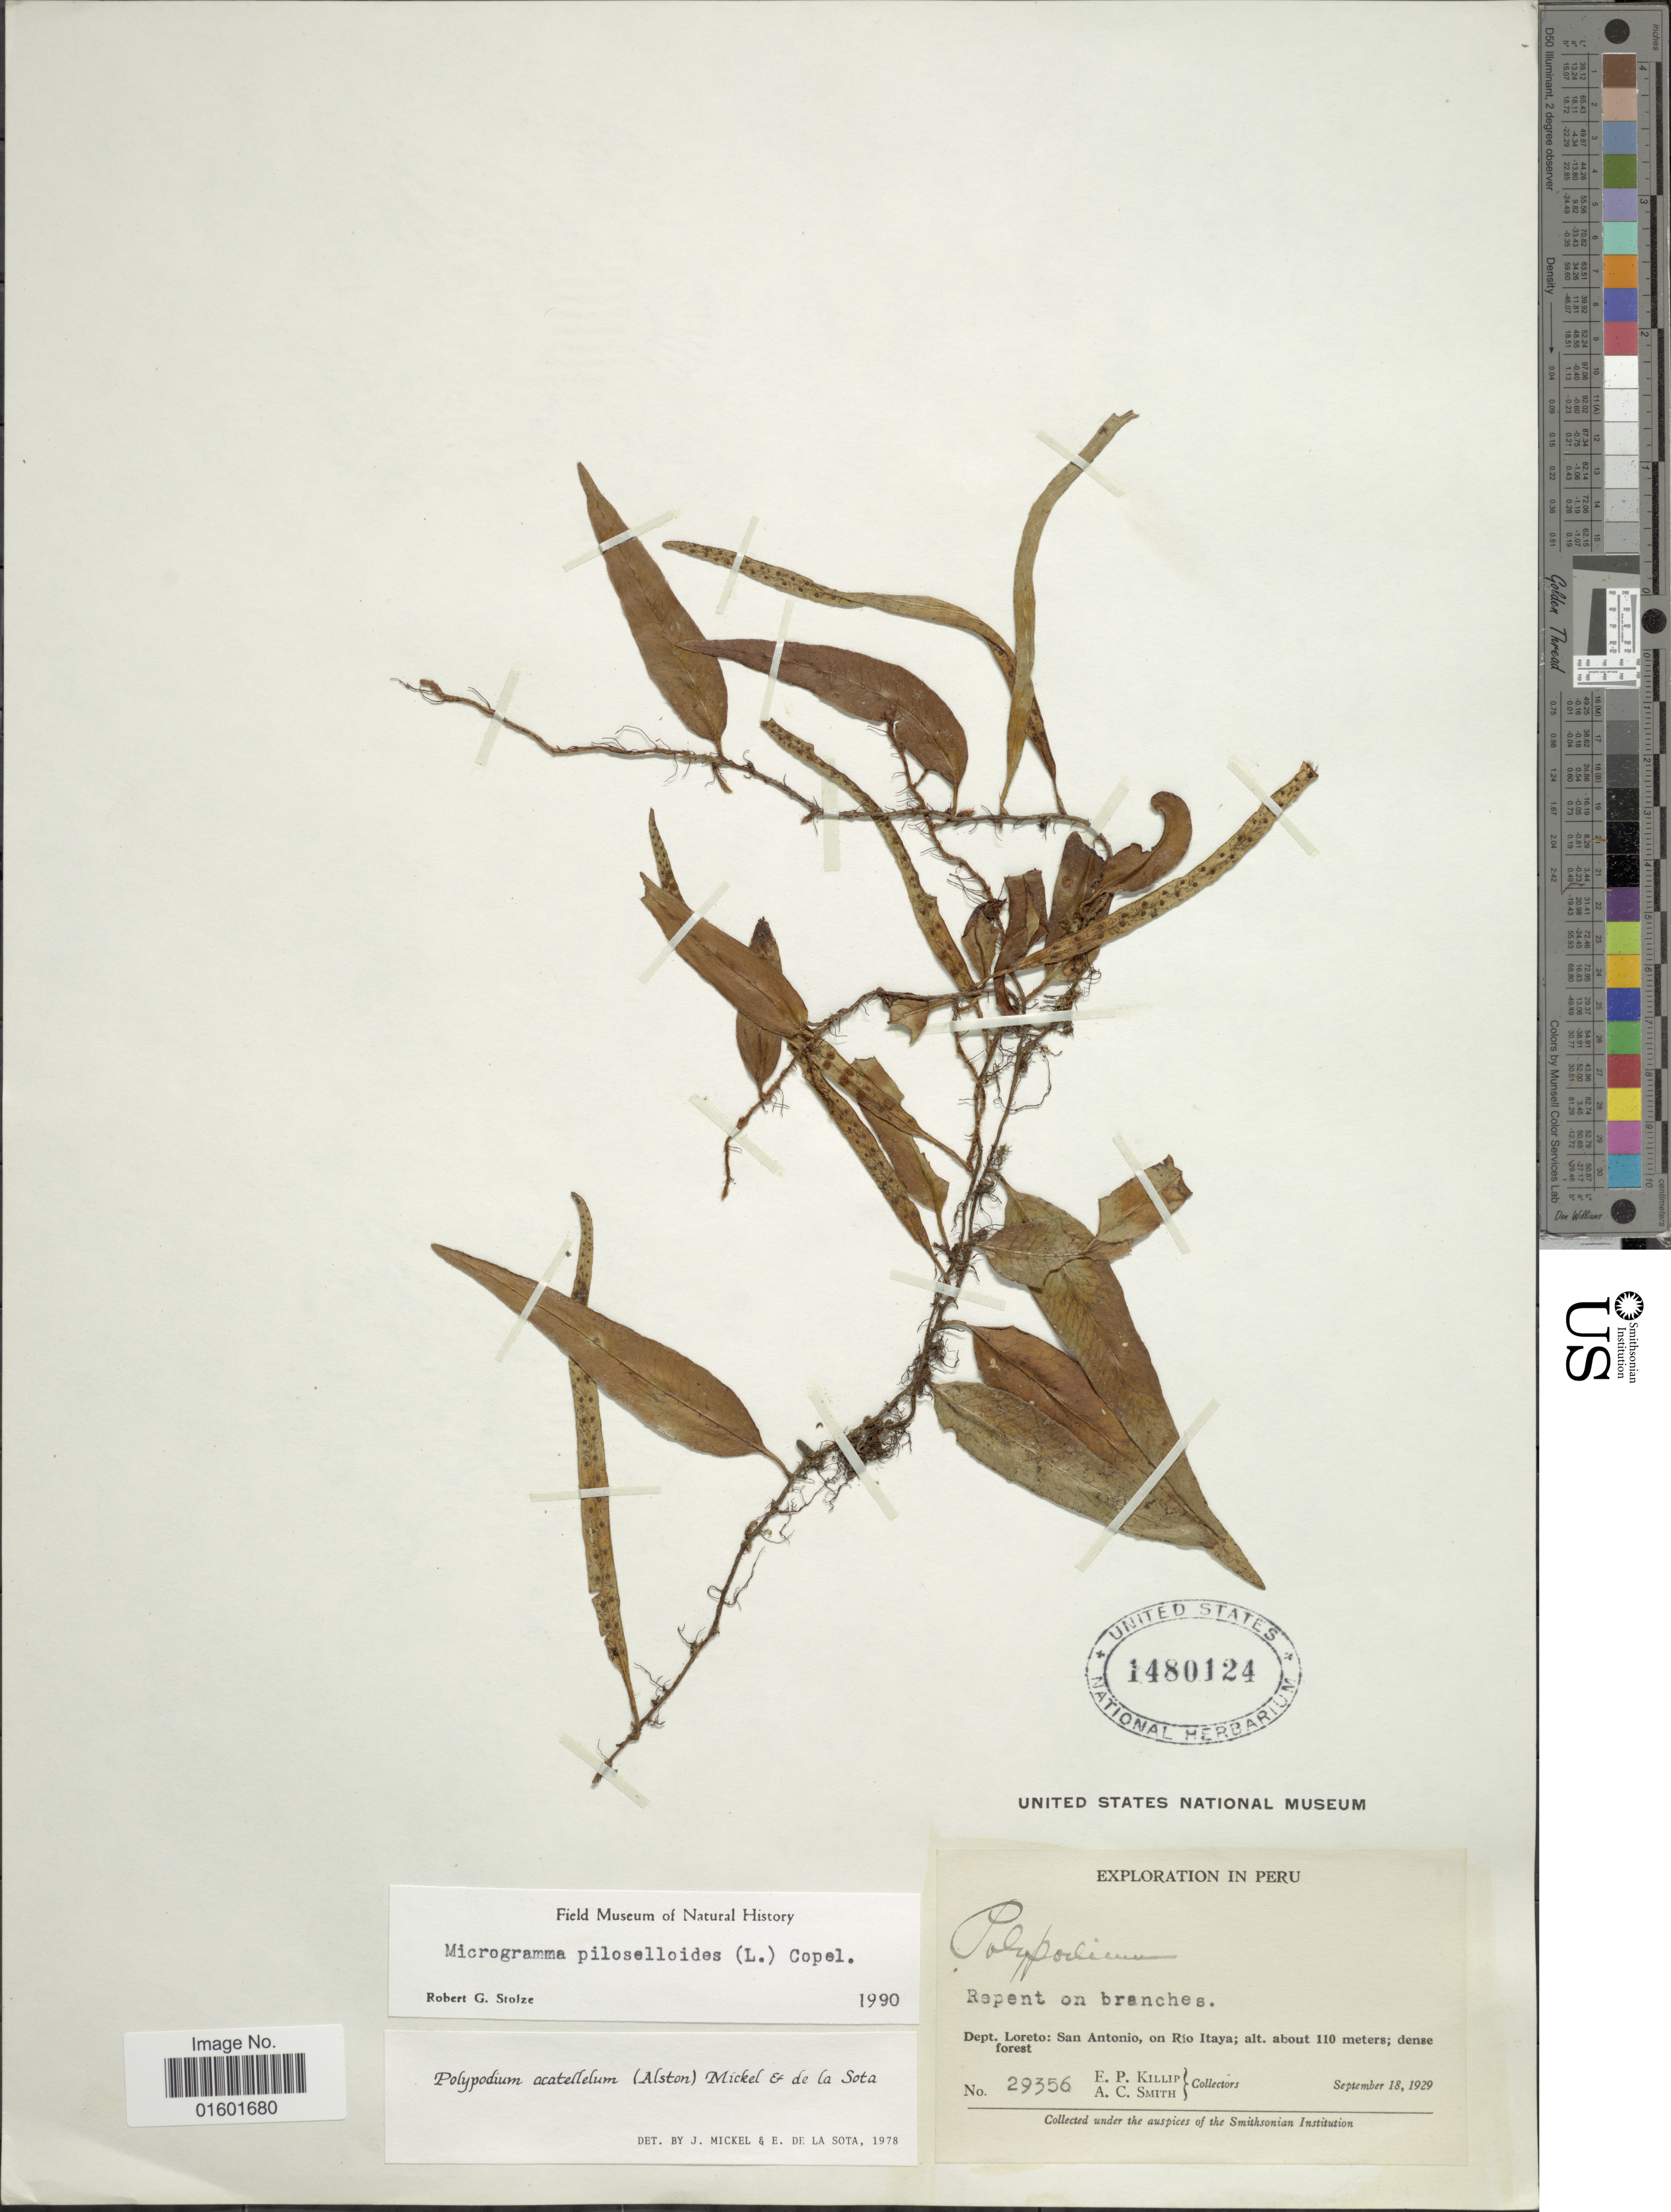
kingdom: Plantae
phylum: Tracheophyta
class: Polypodiopsida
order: Polypodiales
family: Polypodiaceae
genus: Microgramma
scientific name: Microgramma piloselloides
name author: (L.) Copel.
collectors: E. P. Killip & A. C. Smith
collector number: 29356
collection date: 1929-09-18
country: Peru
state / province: Loreto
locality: San Antonio, on Rio Itaya; dense forest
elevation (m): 110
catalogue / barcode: US 1480124